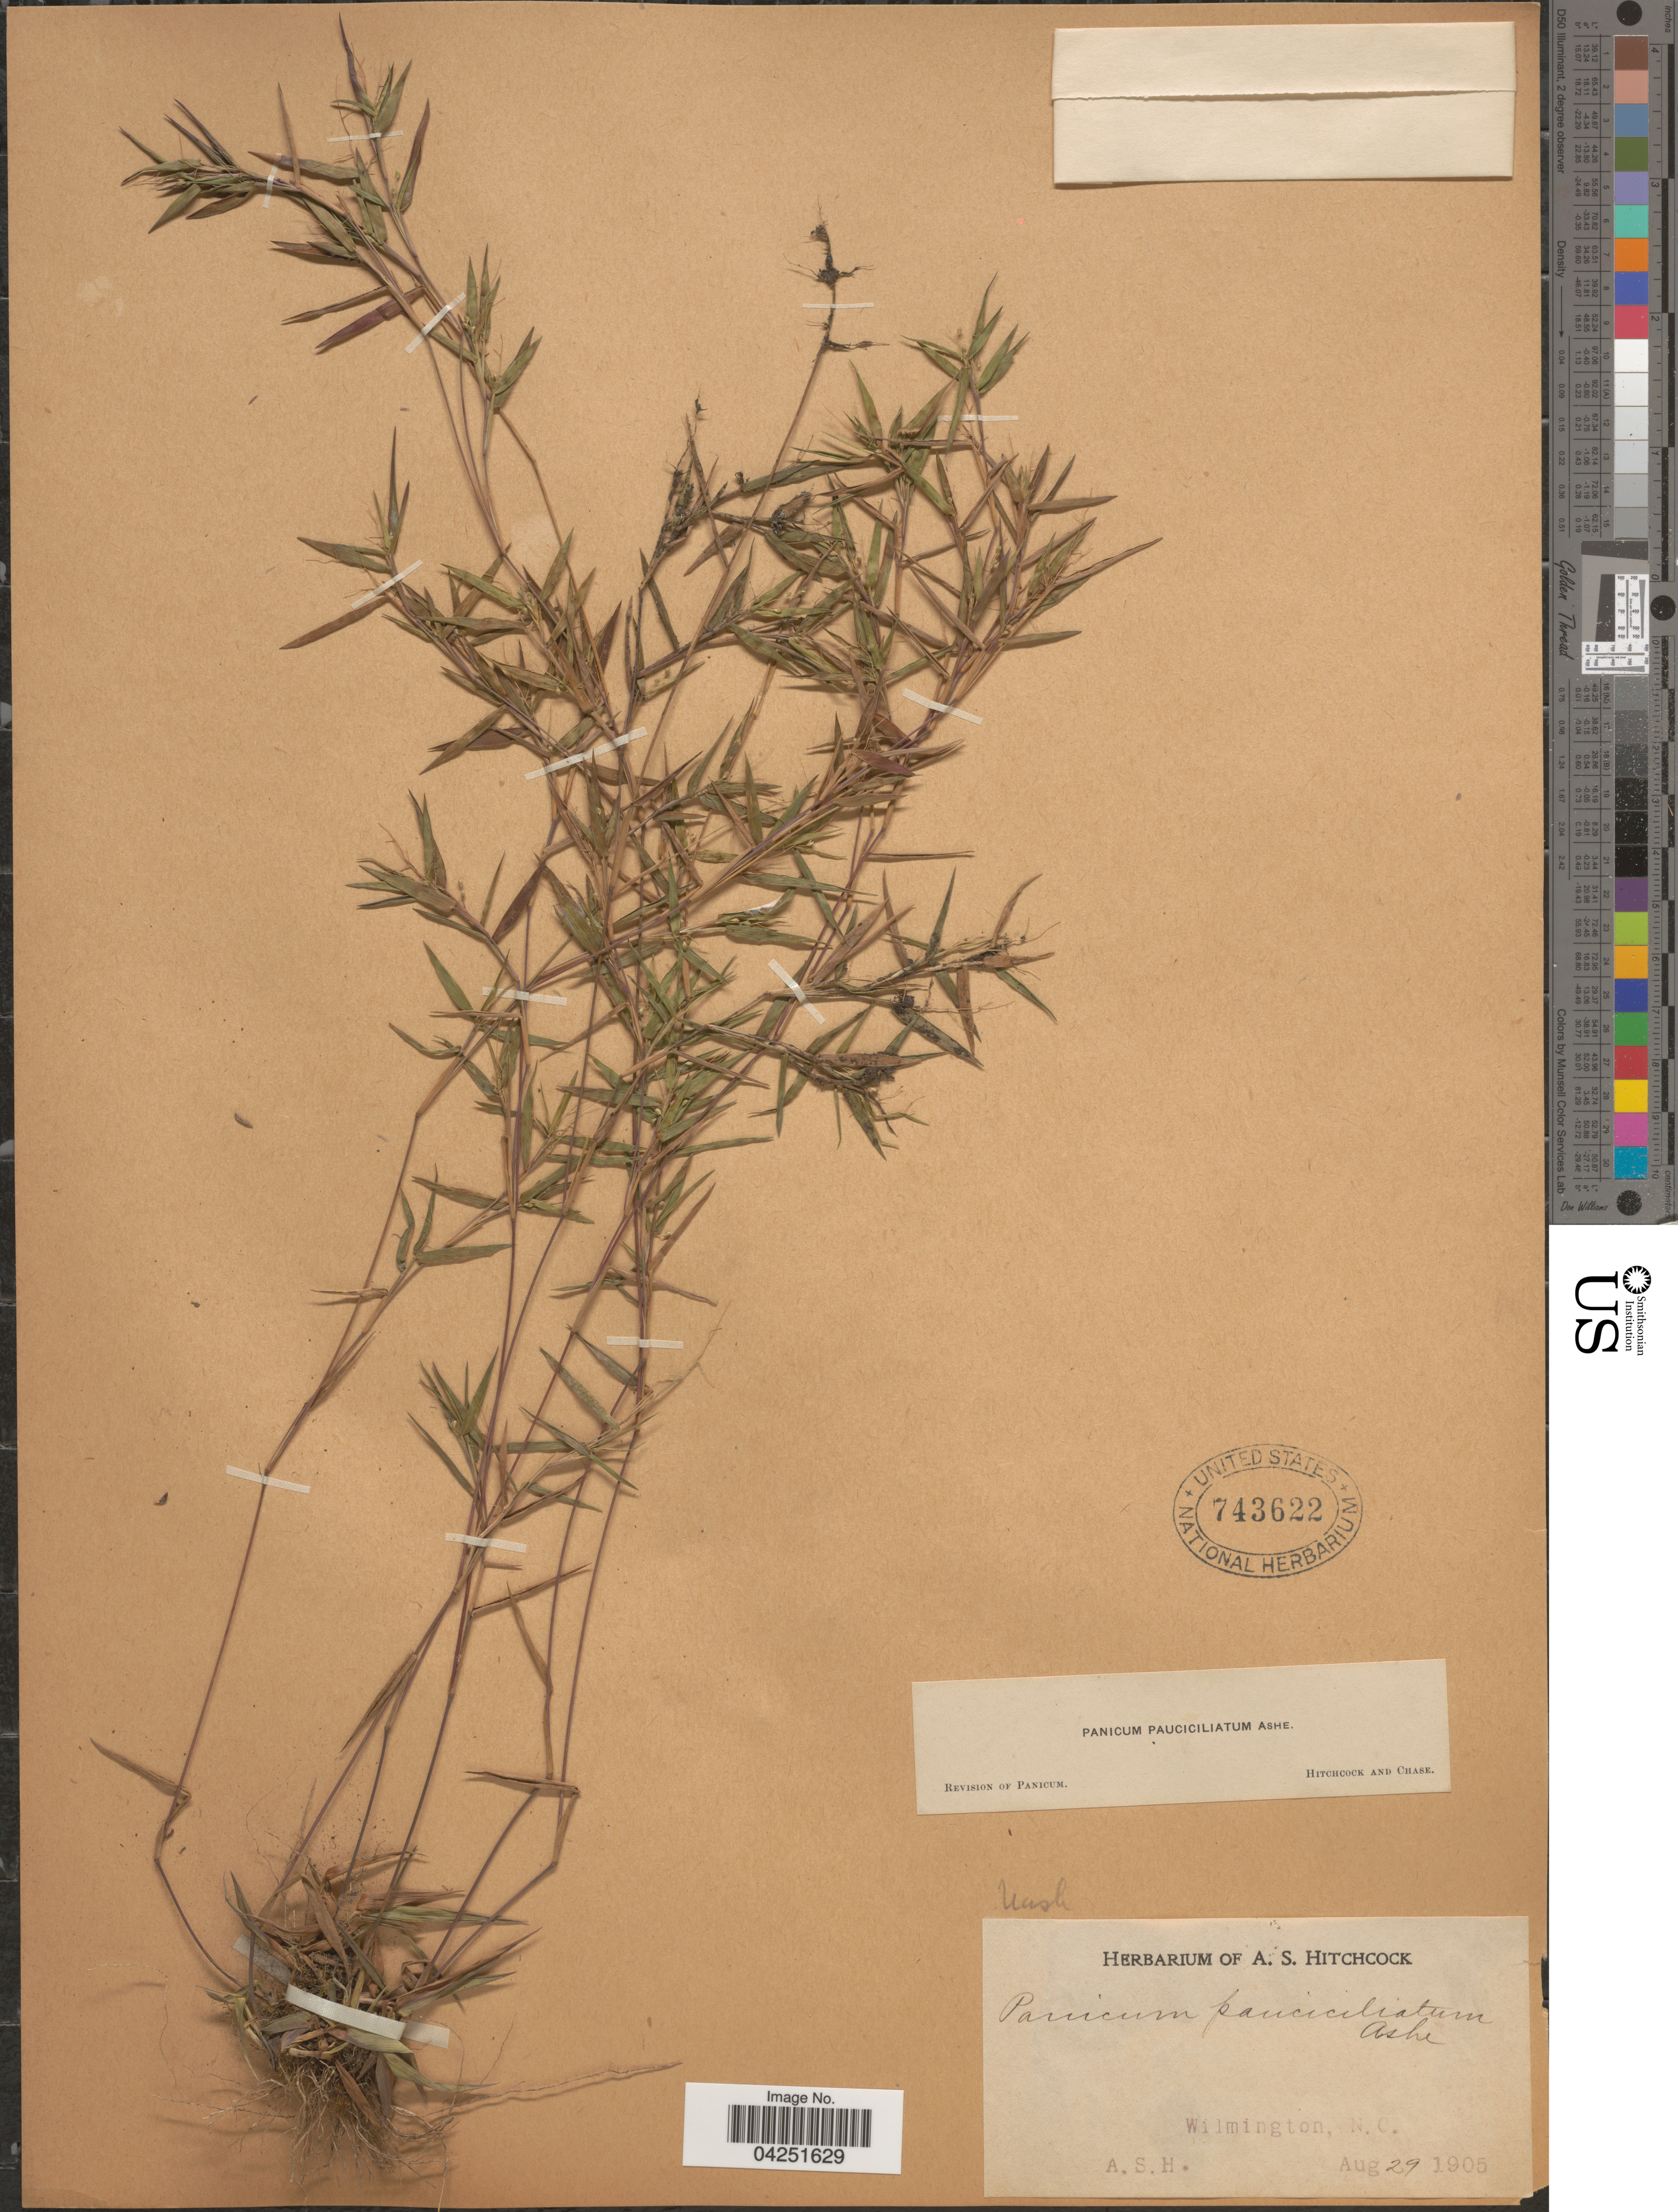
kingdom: Plantae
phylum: Tracheophyta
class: Liliopsida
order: Poales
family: Poaceae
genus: Dichanthelium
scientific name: Dichanthelium acuminatum var. acuminatum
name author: (Sw.) Gould & C.A. Clark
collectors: A. S. Hitchcock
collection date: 1905-08-29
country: United States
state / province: North Carolina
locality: Wilmington.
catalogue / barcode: US 743622